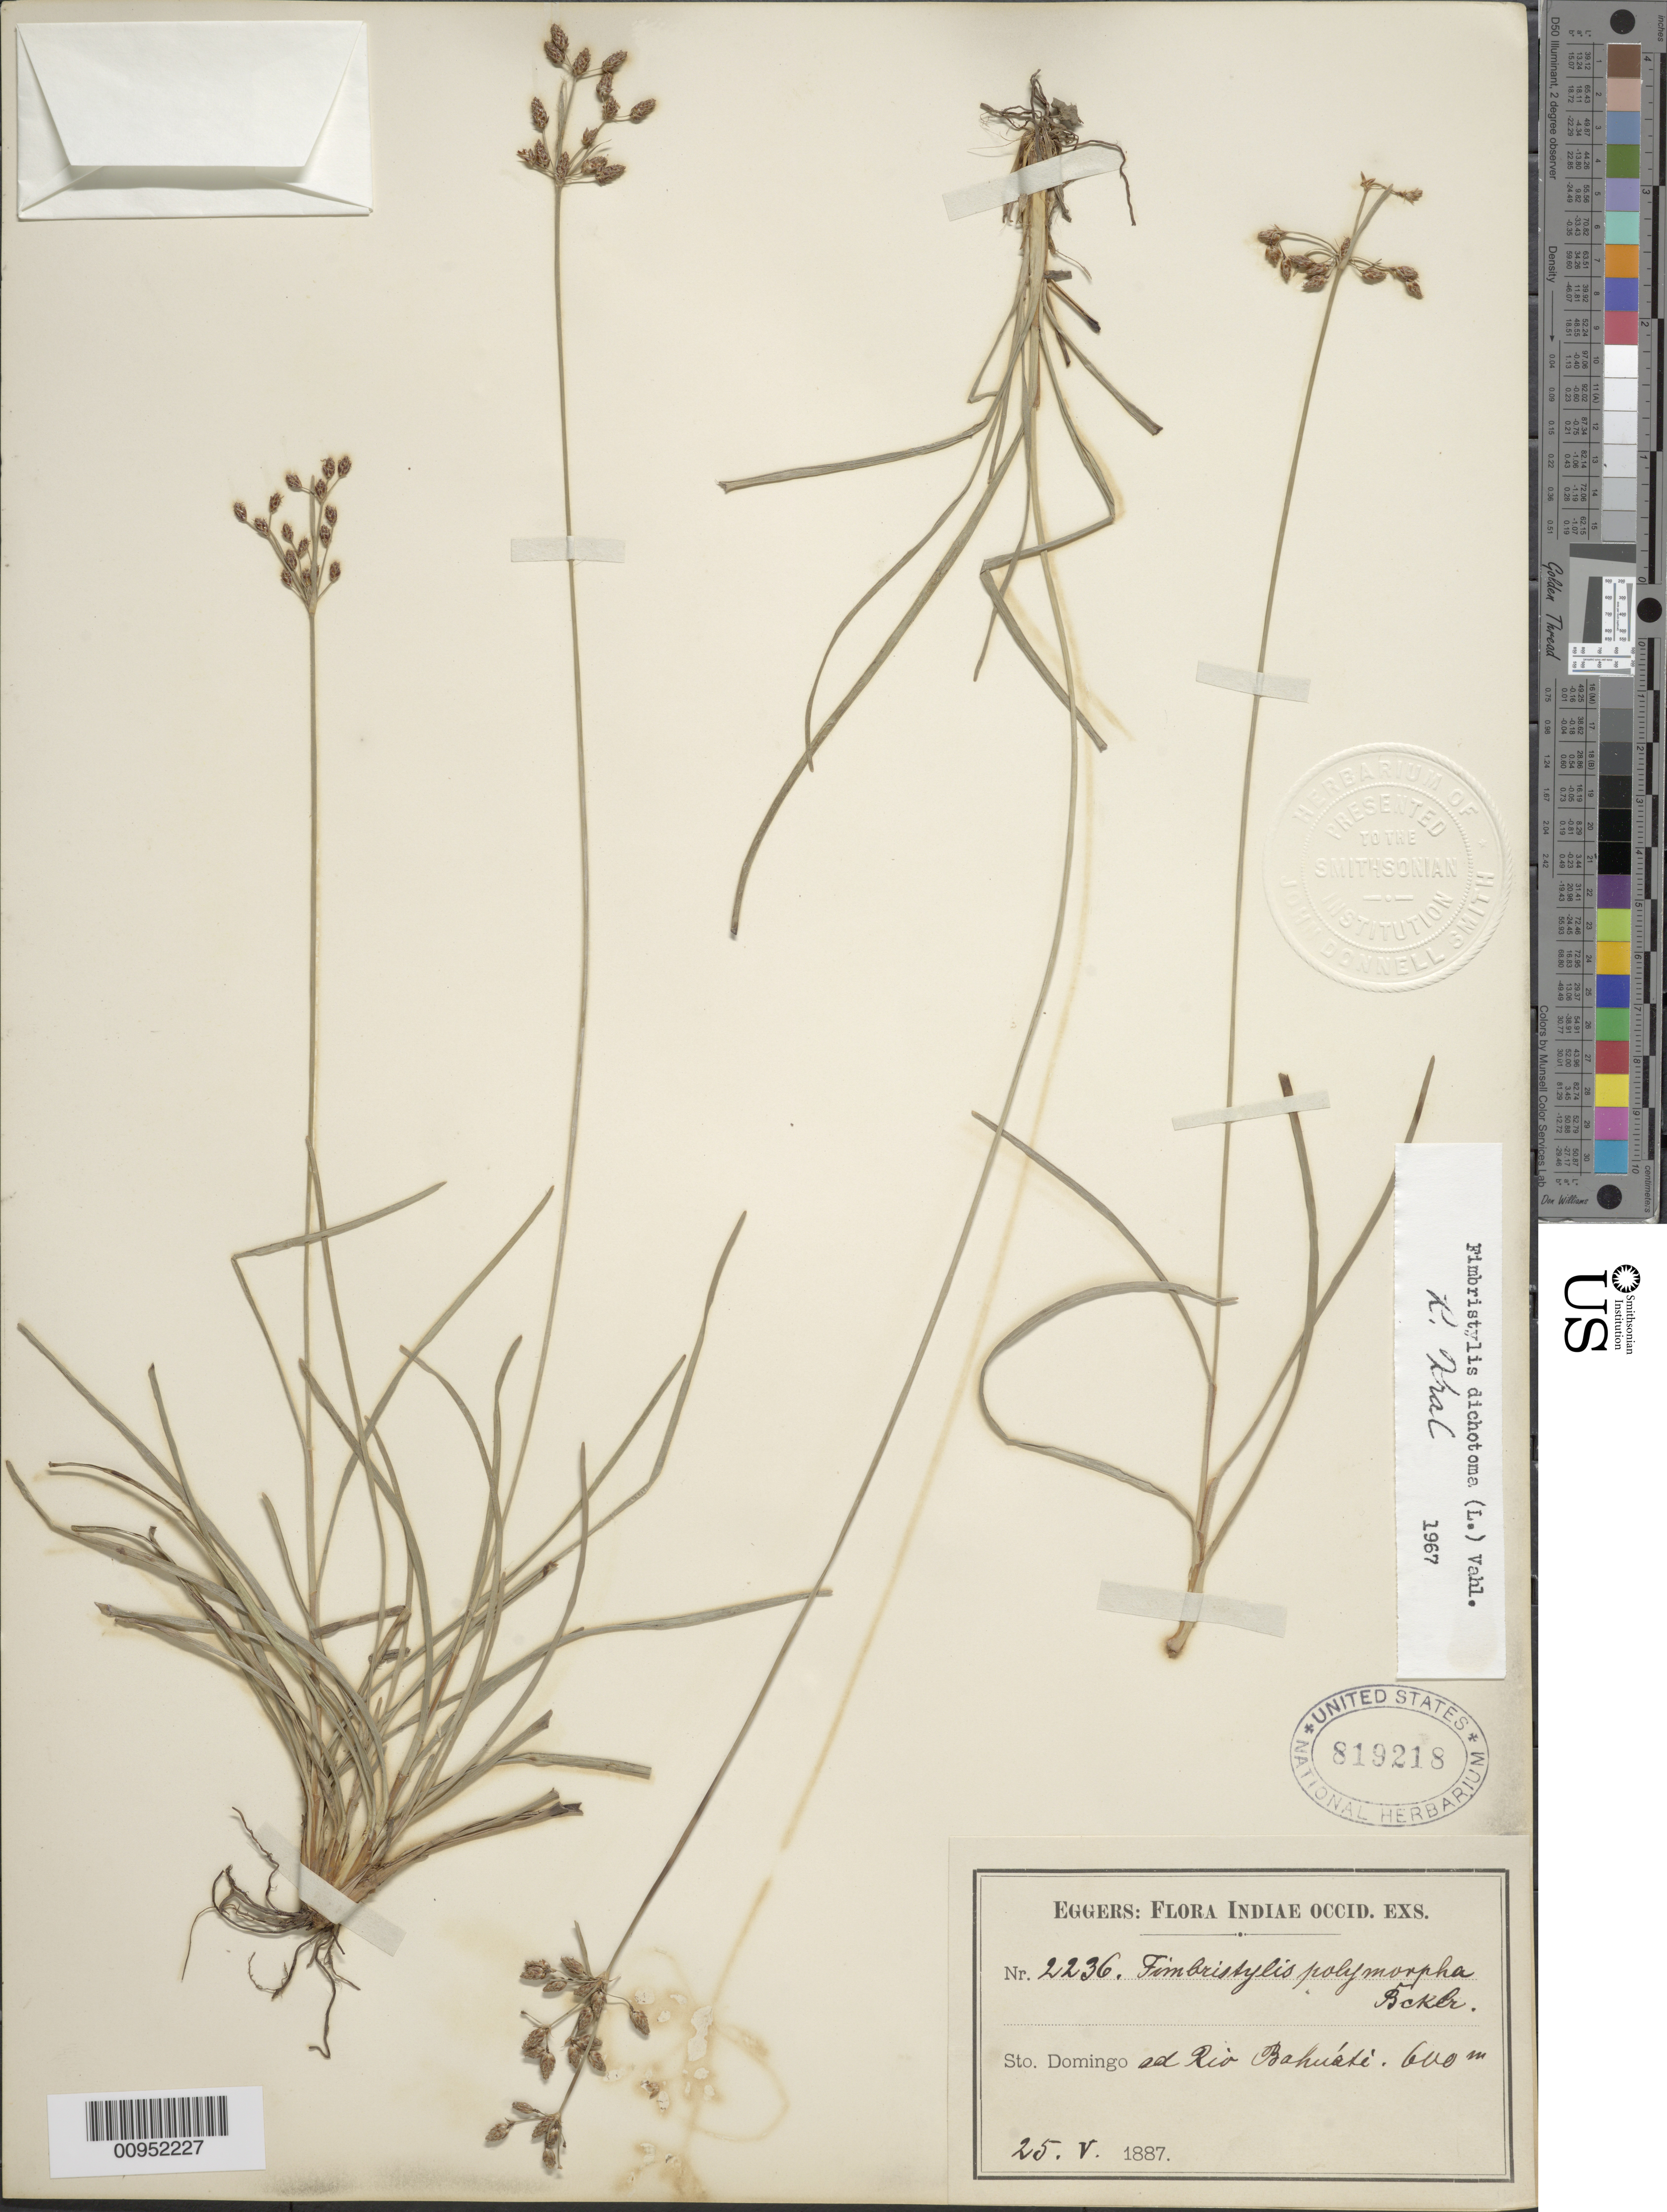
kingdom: Plantae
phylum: Tracheophyta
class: Liliopsida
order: Poales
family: Cyperaceae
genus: Fimbristylis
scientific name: Fimbristylis dichotoma subsp. dichotoma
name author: (L.) Vahl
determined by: Kral, Robert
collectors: H. F. A. von Eggers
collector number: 2236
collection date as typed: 25 May 1887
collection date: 1887-05-25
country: Dominican Republic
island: Hispaniola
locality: Ad Rio "Bahuate"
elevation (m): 600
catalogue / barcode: US 819218